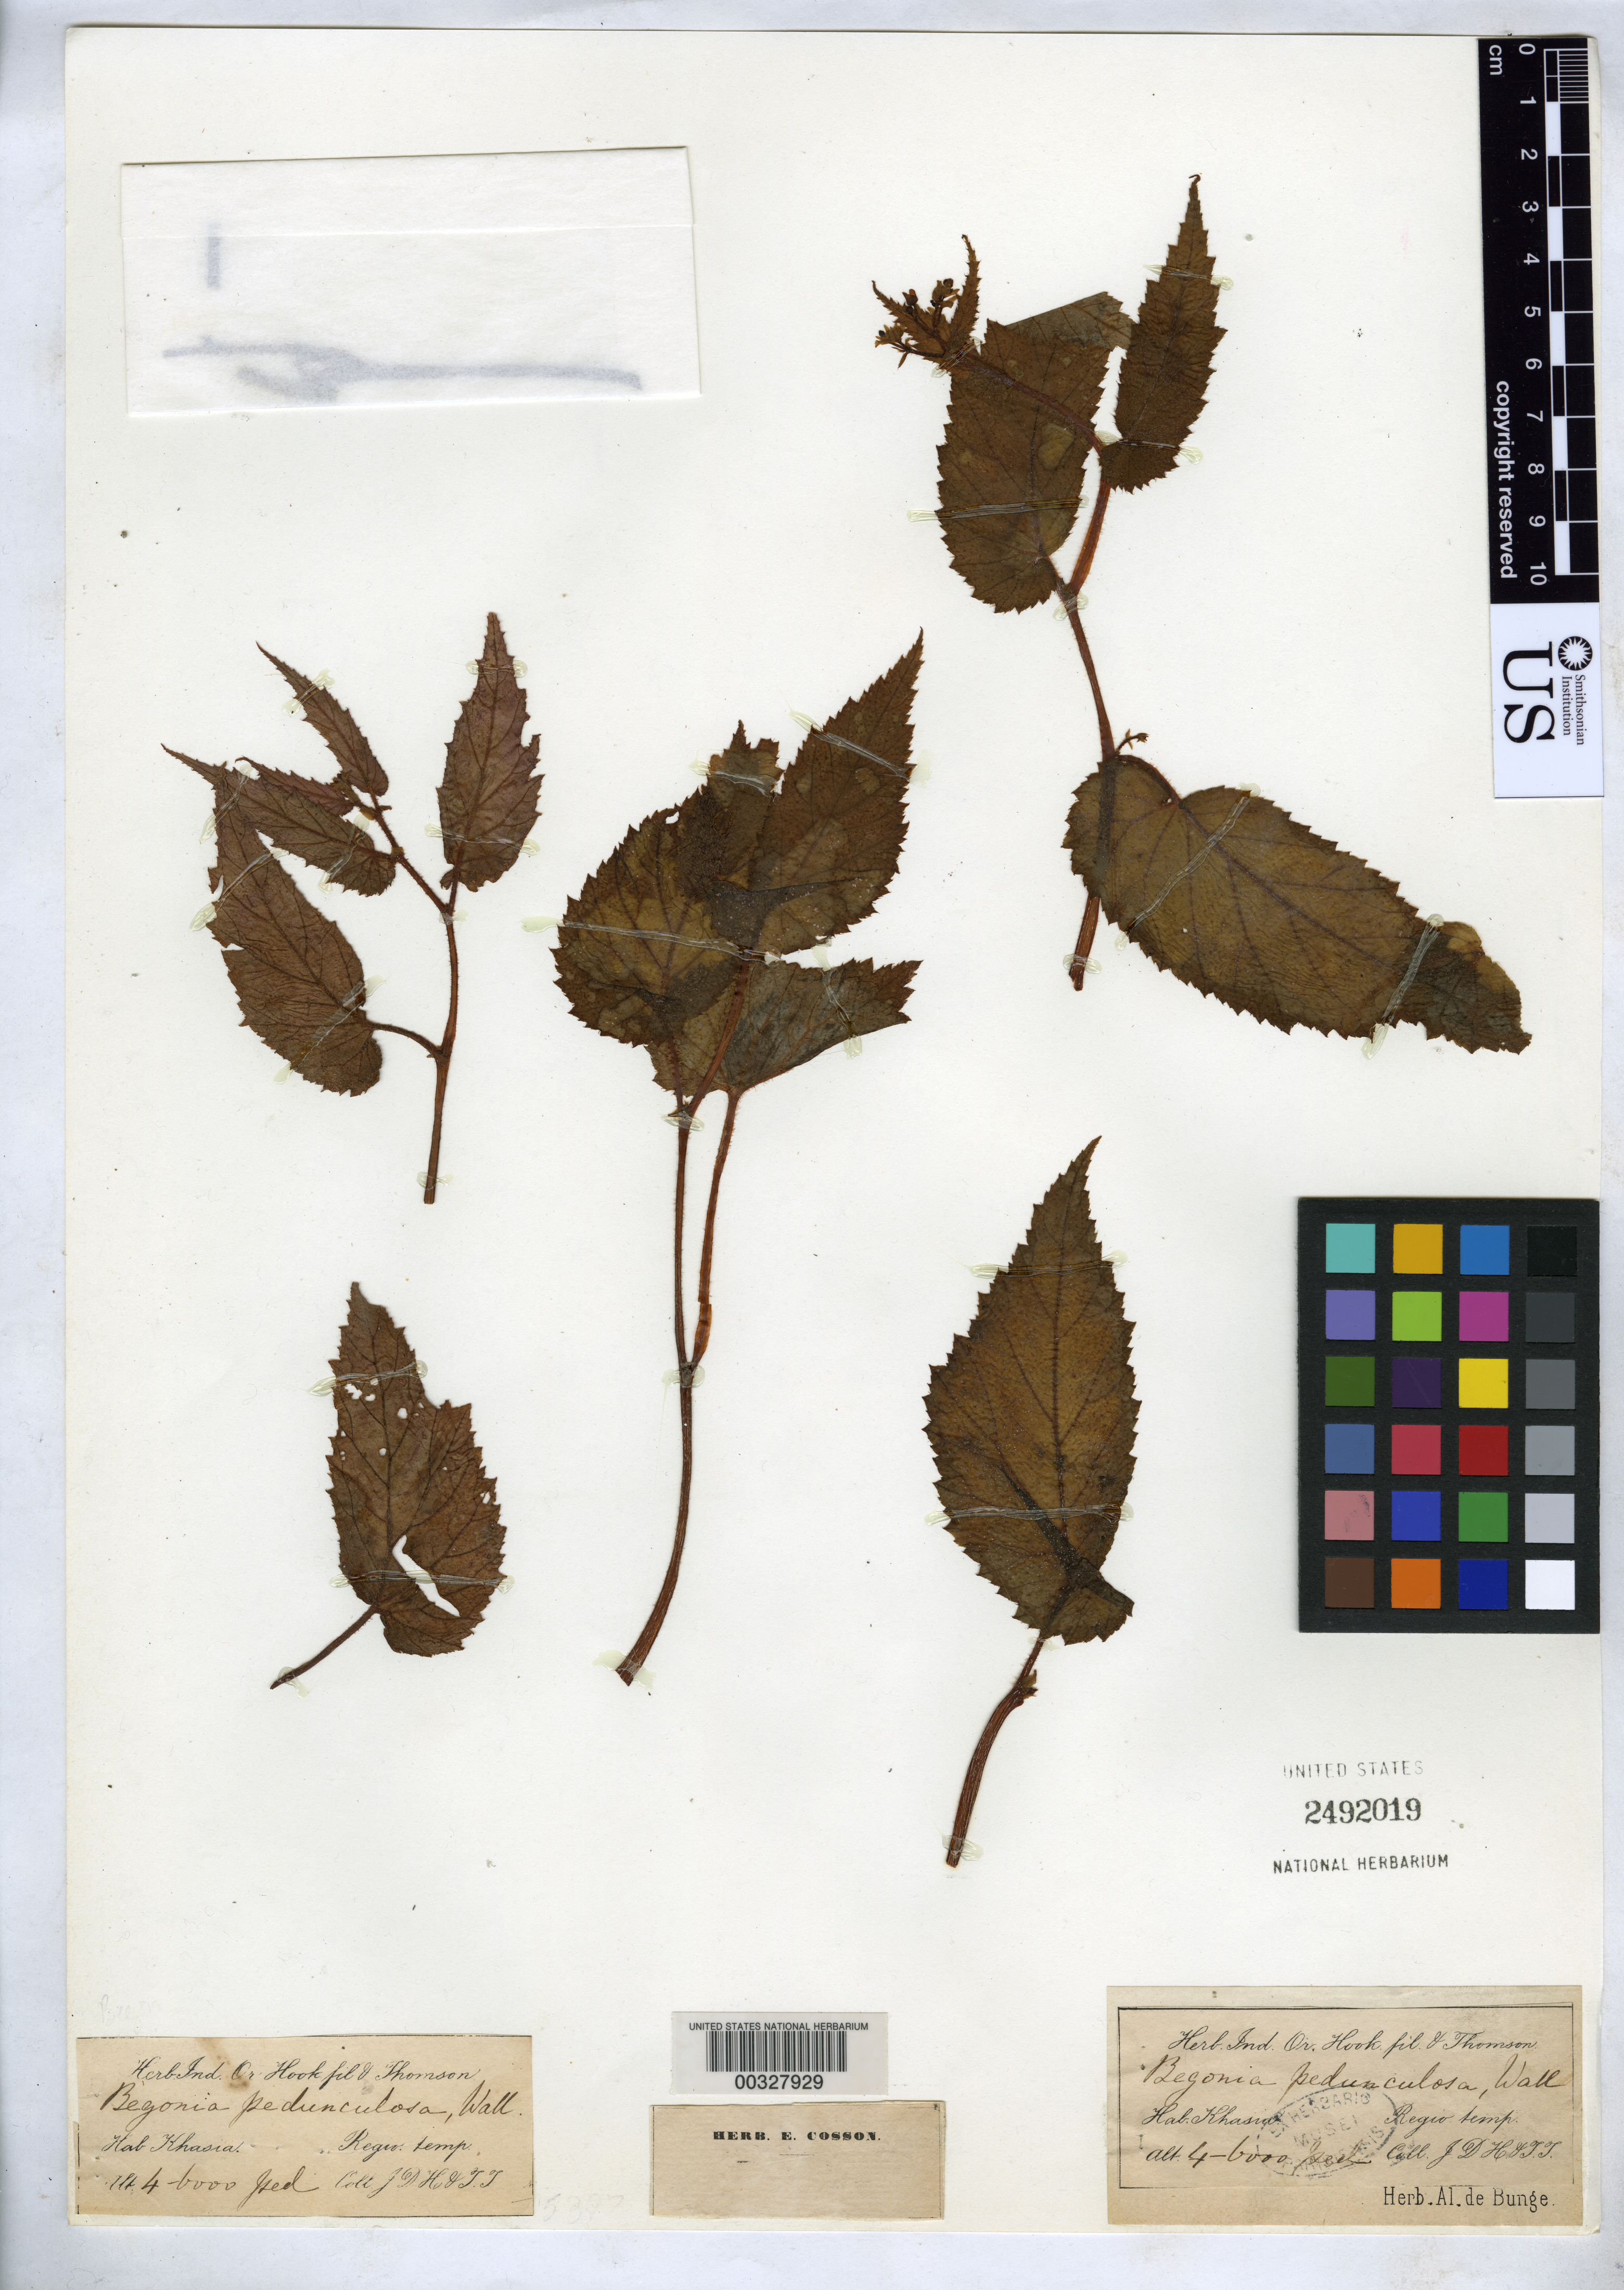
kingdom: Plantae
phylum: Tracheophyta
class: Magnoliopsida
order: Cucurbitales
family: Begoniaceae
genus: Begonia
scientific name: Begonia pedunculosa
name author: Wall.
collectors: J. D. Hooker & T. Thomson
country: India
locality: Khasia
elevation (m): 1219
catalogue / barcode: US 2492019